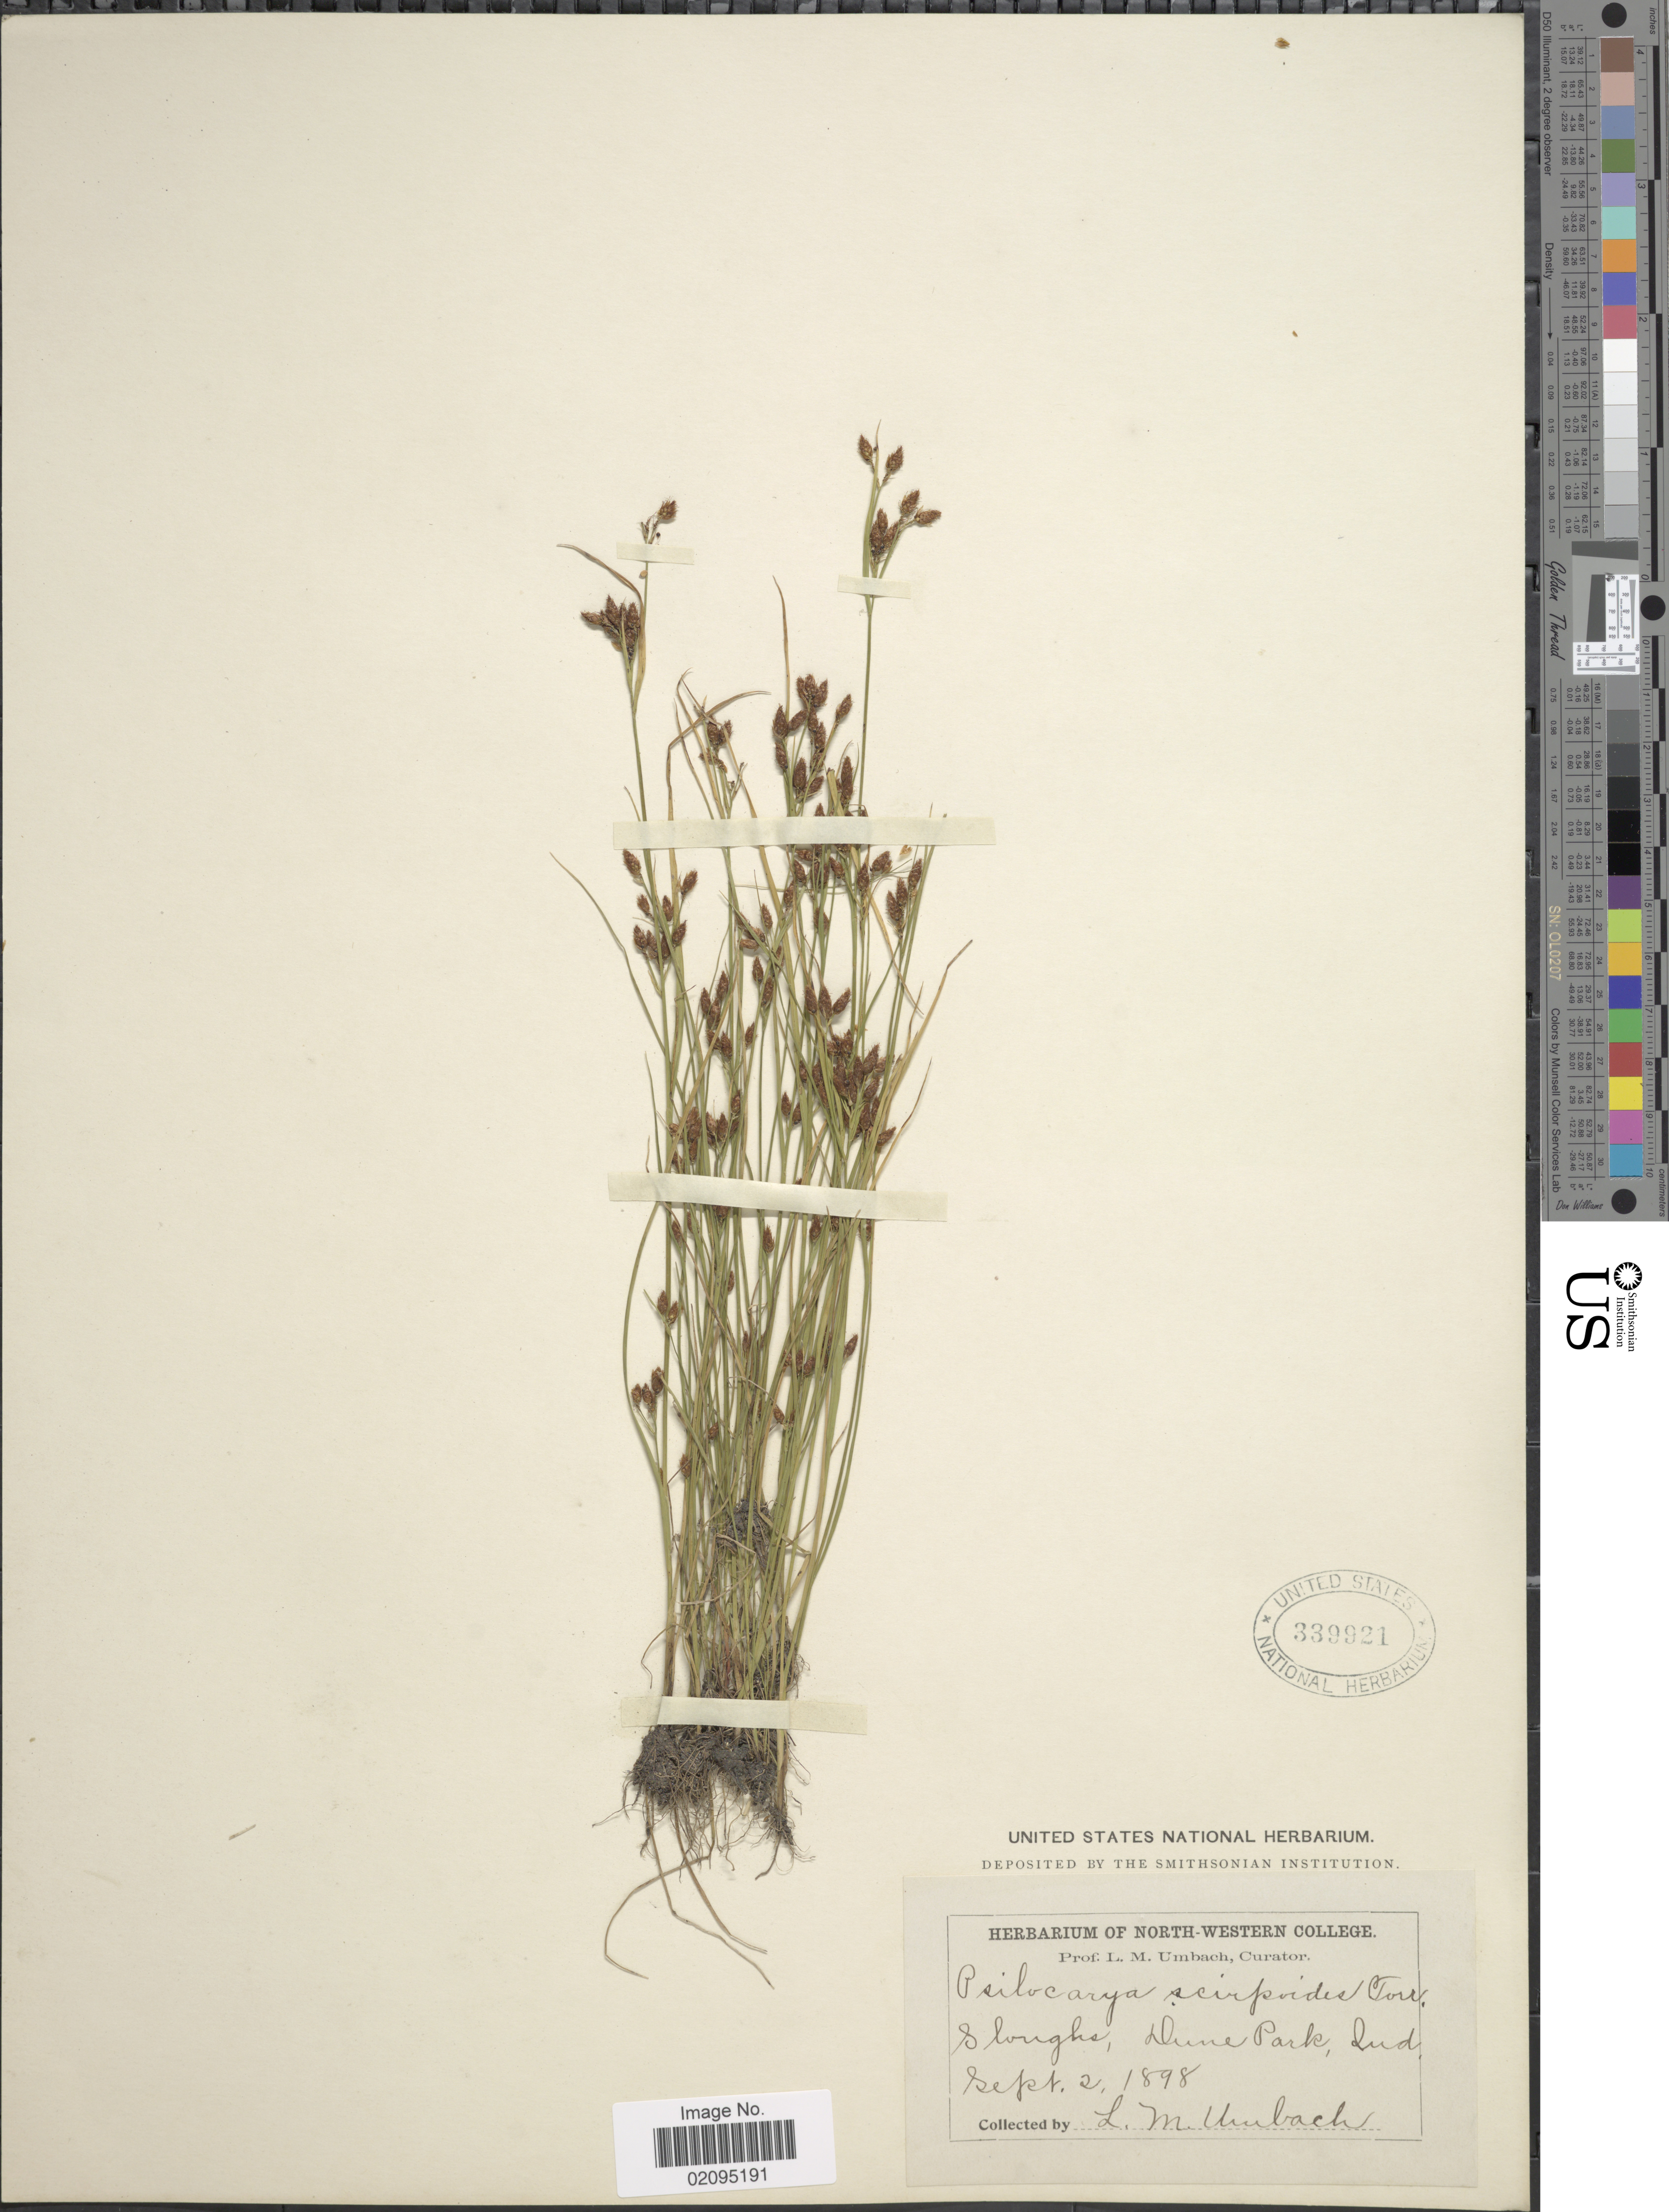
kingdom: Plantae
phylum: Tracheophyta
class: Liliopsida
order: Poales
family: Cyperaceae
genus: Rhynchospora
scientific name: Rhynchospora scirpoides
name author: (Torr.) Griseb.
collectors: L. M. Umbach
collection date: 1898-09-02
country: United States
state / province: Indiana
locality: Sloughs, Dune Park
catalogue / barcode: US 339921